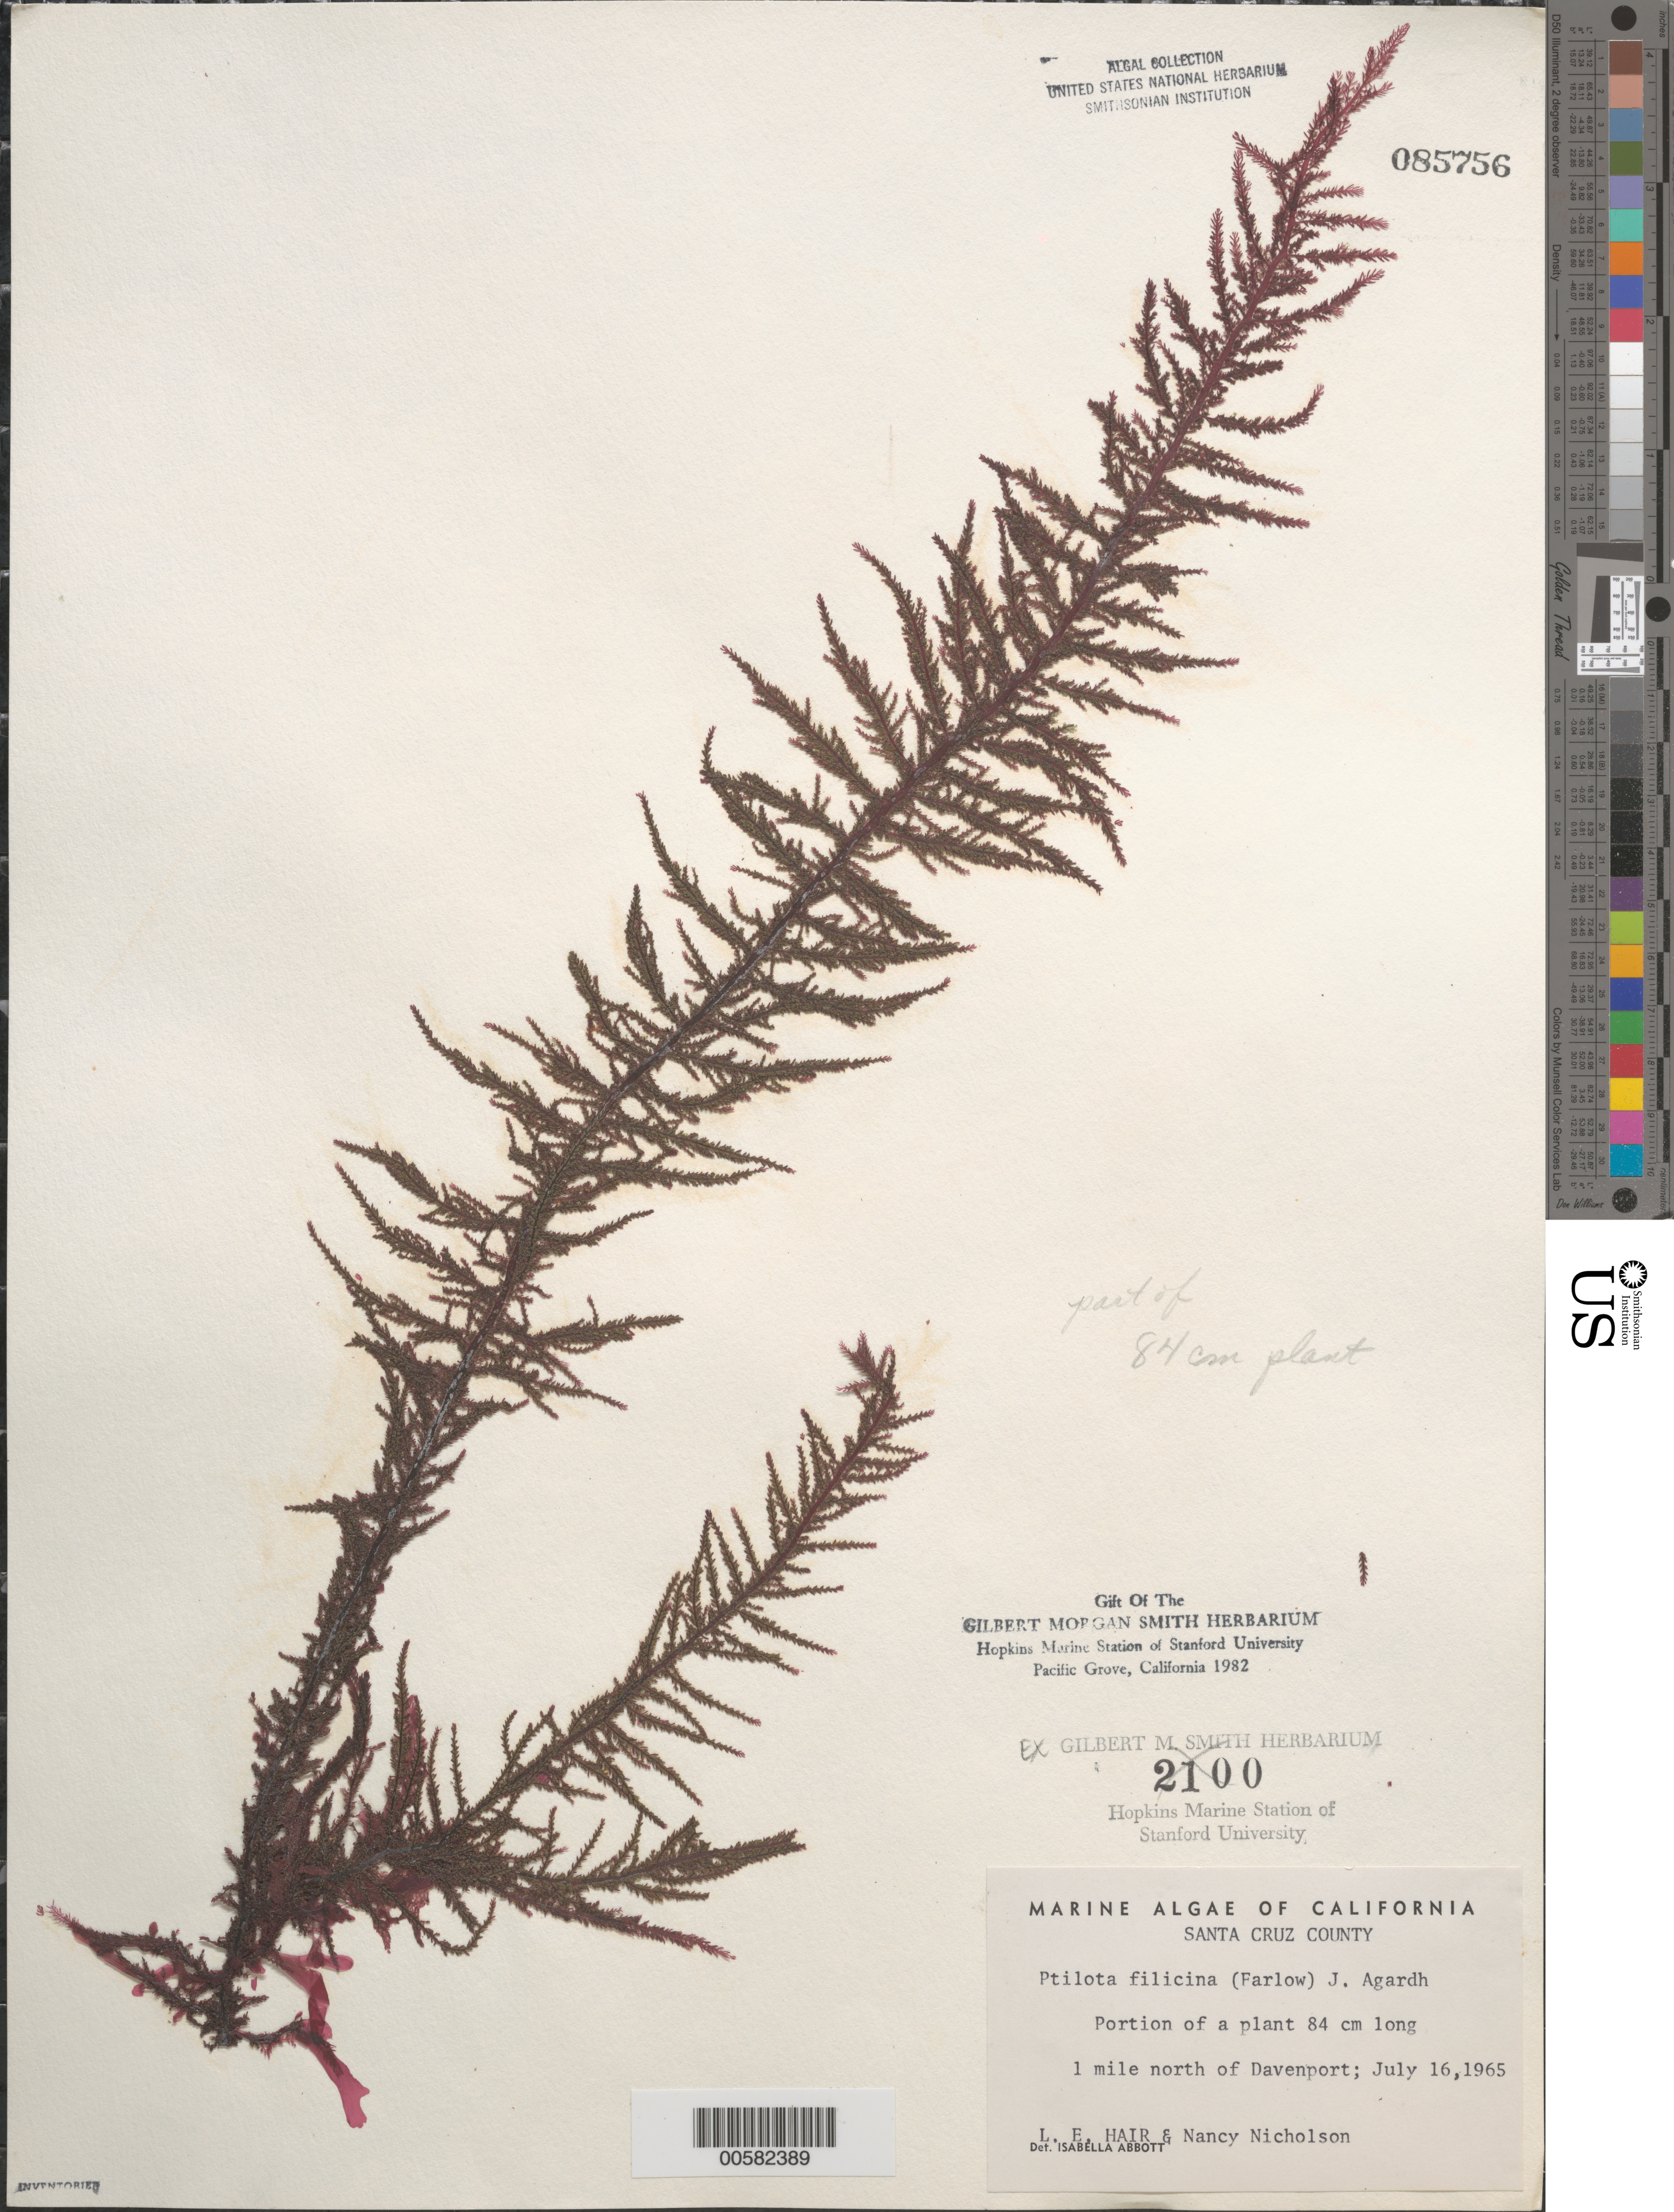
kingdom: Plantae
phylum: Rhodophyta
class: Florideophyceae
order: Ceramiales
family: Wrangeliaceae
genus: Ptilota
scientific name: Ptilota filicina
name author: J. Agardh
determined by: Abbott, Isabella A.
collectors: L. Hair & N. Nicholson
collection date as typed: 16 Jul 1965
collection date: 1965-07-16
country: United States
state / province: California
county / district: Santa Cruz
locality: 1 mile north of Davenport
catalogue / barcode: US 85756